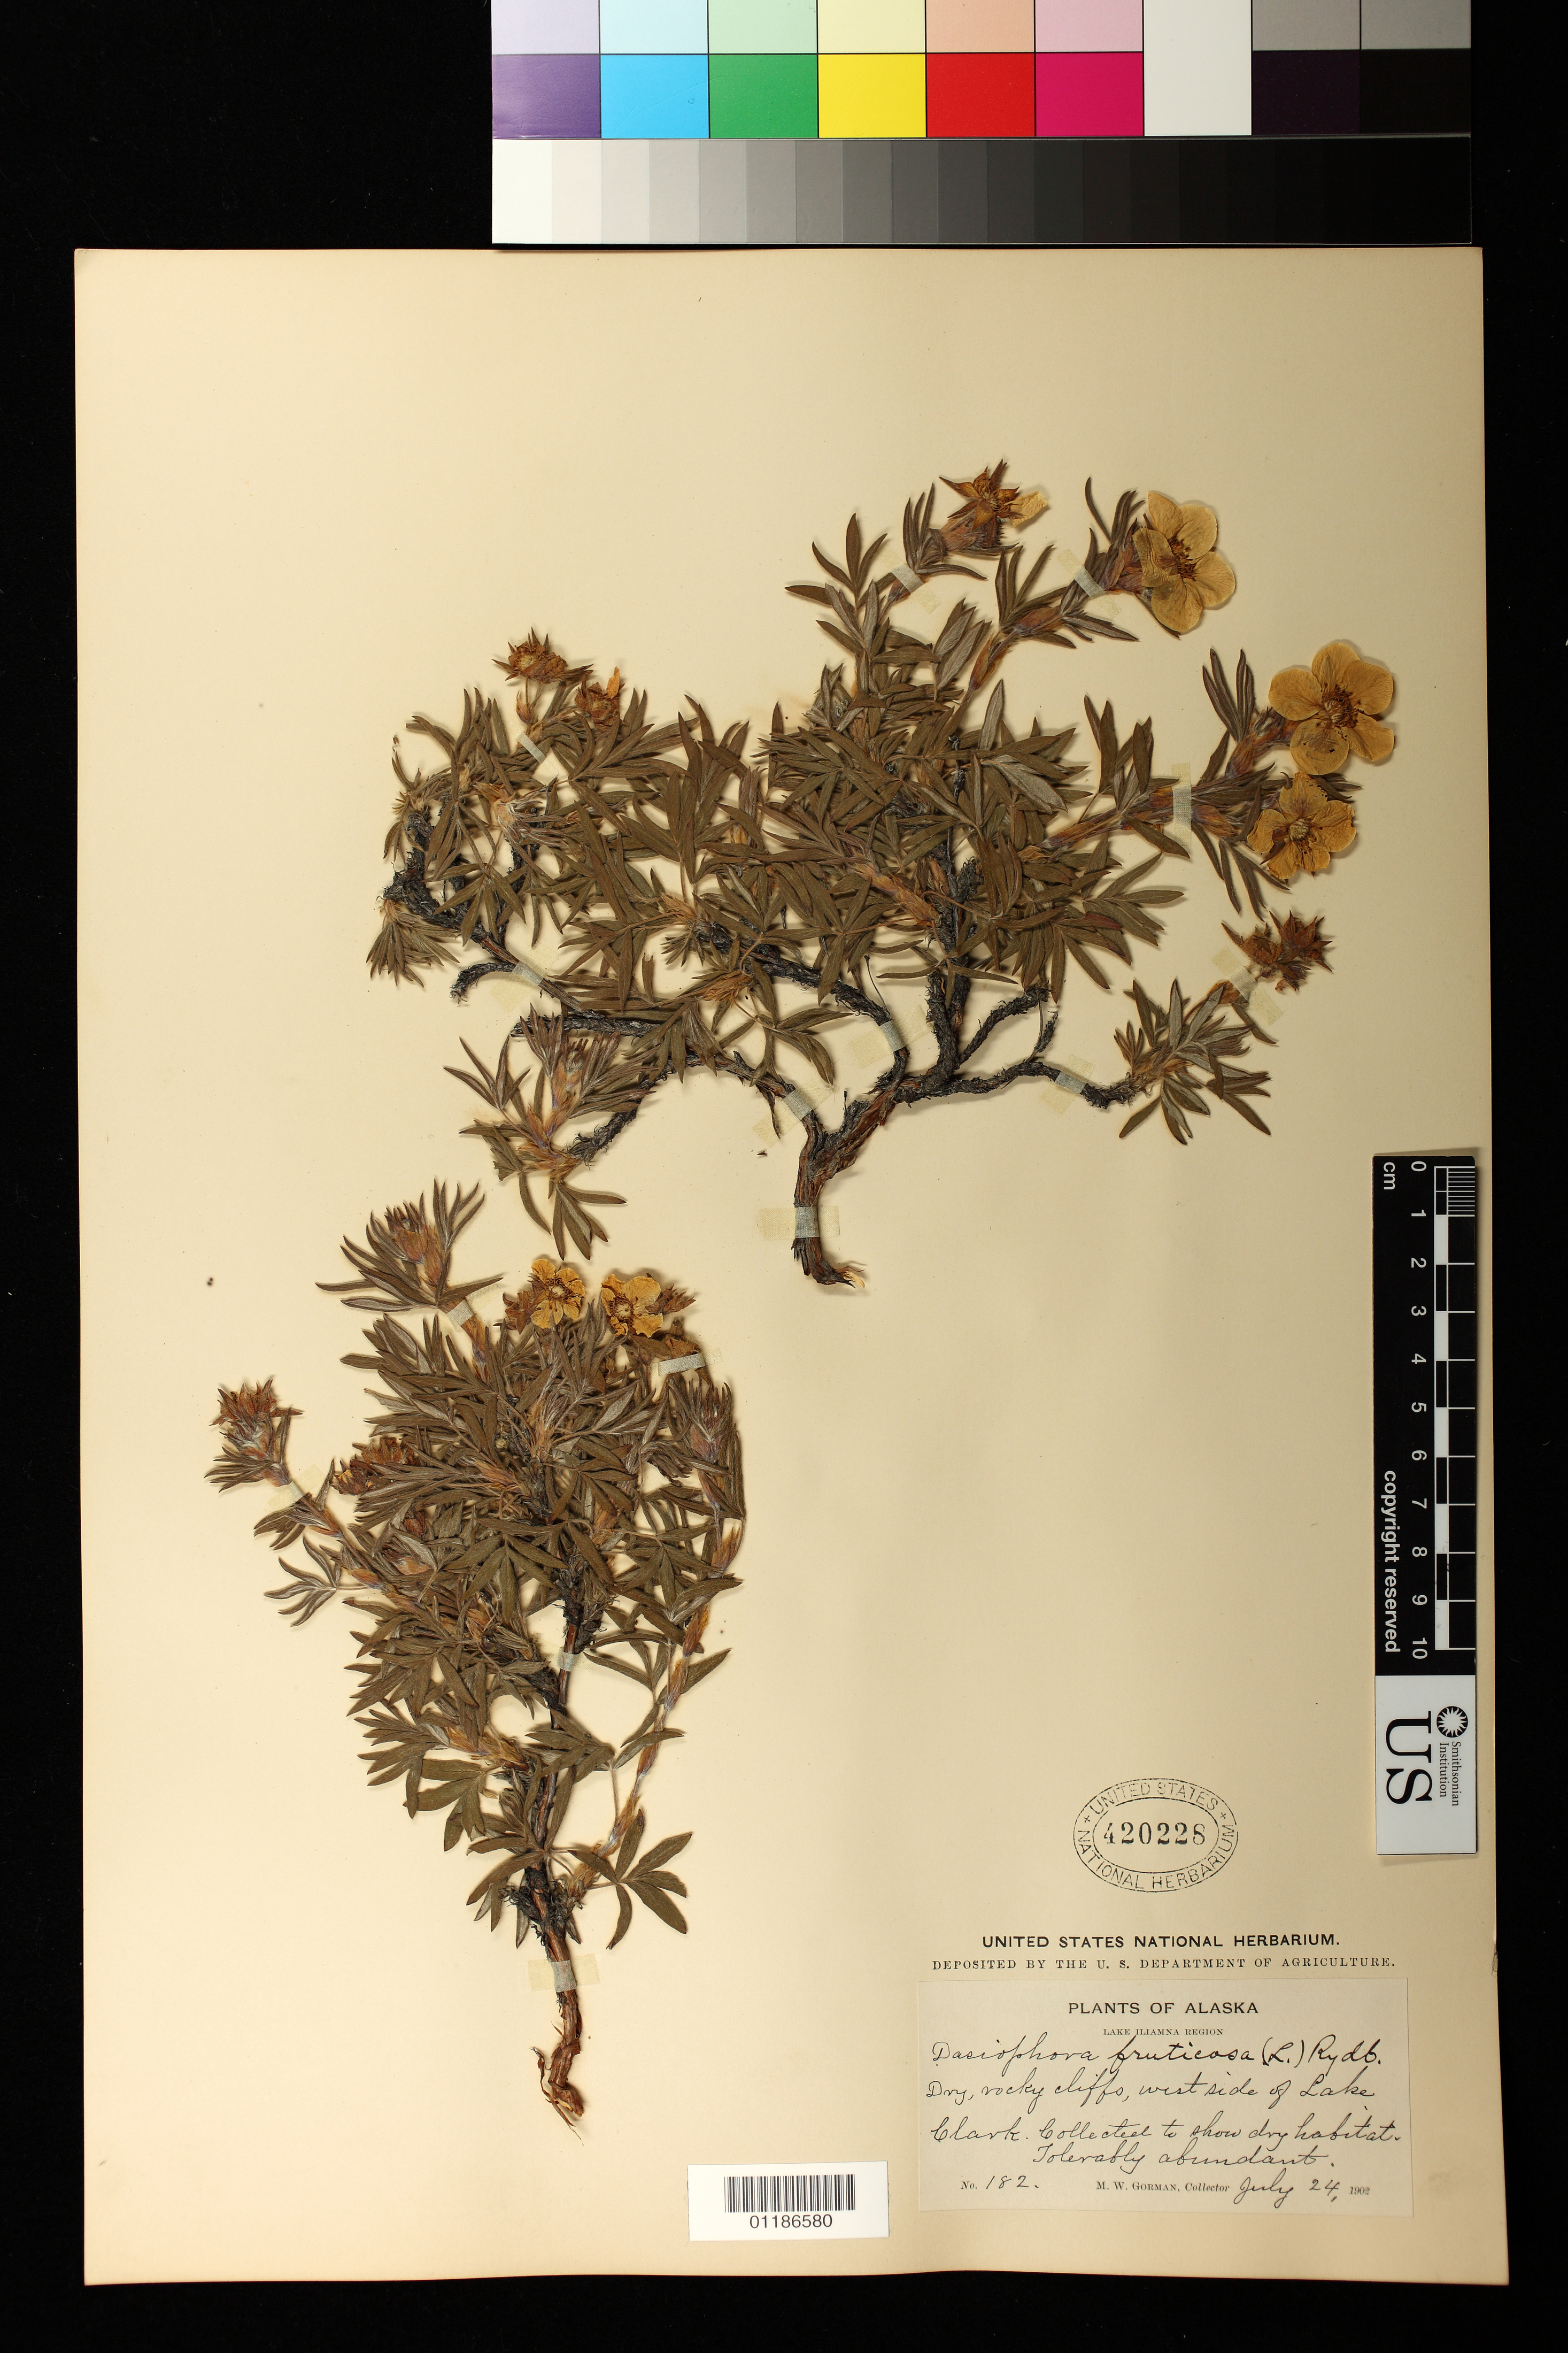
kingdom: Plantae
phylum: Tracheophyta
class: Magnoliopsida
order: Rosales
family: Rosaceae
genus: Dasiphora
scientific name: Dasiphora fruticosa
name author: (L.) Rydb.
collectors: M. W. Gorman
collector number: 182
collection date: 1902-07-24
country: United States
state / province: Alaska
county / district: Lake and Peninsula Borough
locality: Dry, rocky cliffs, west side of Lake Clark.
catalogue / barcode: US 420228